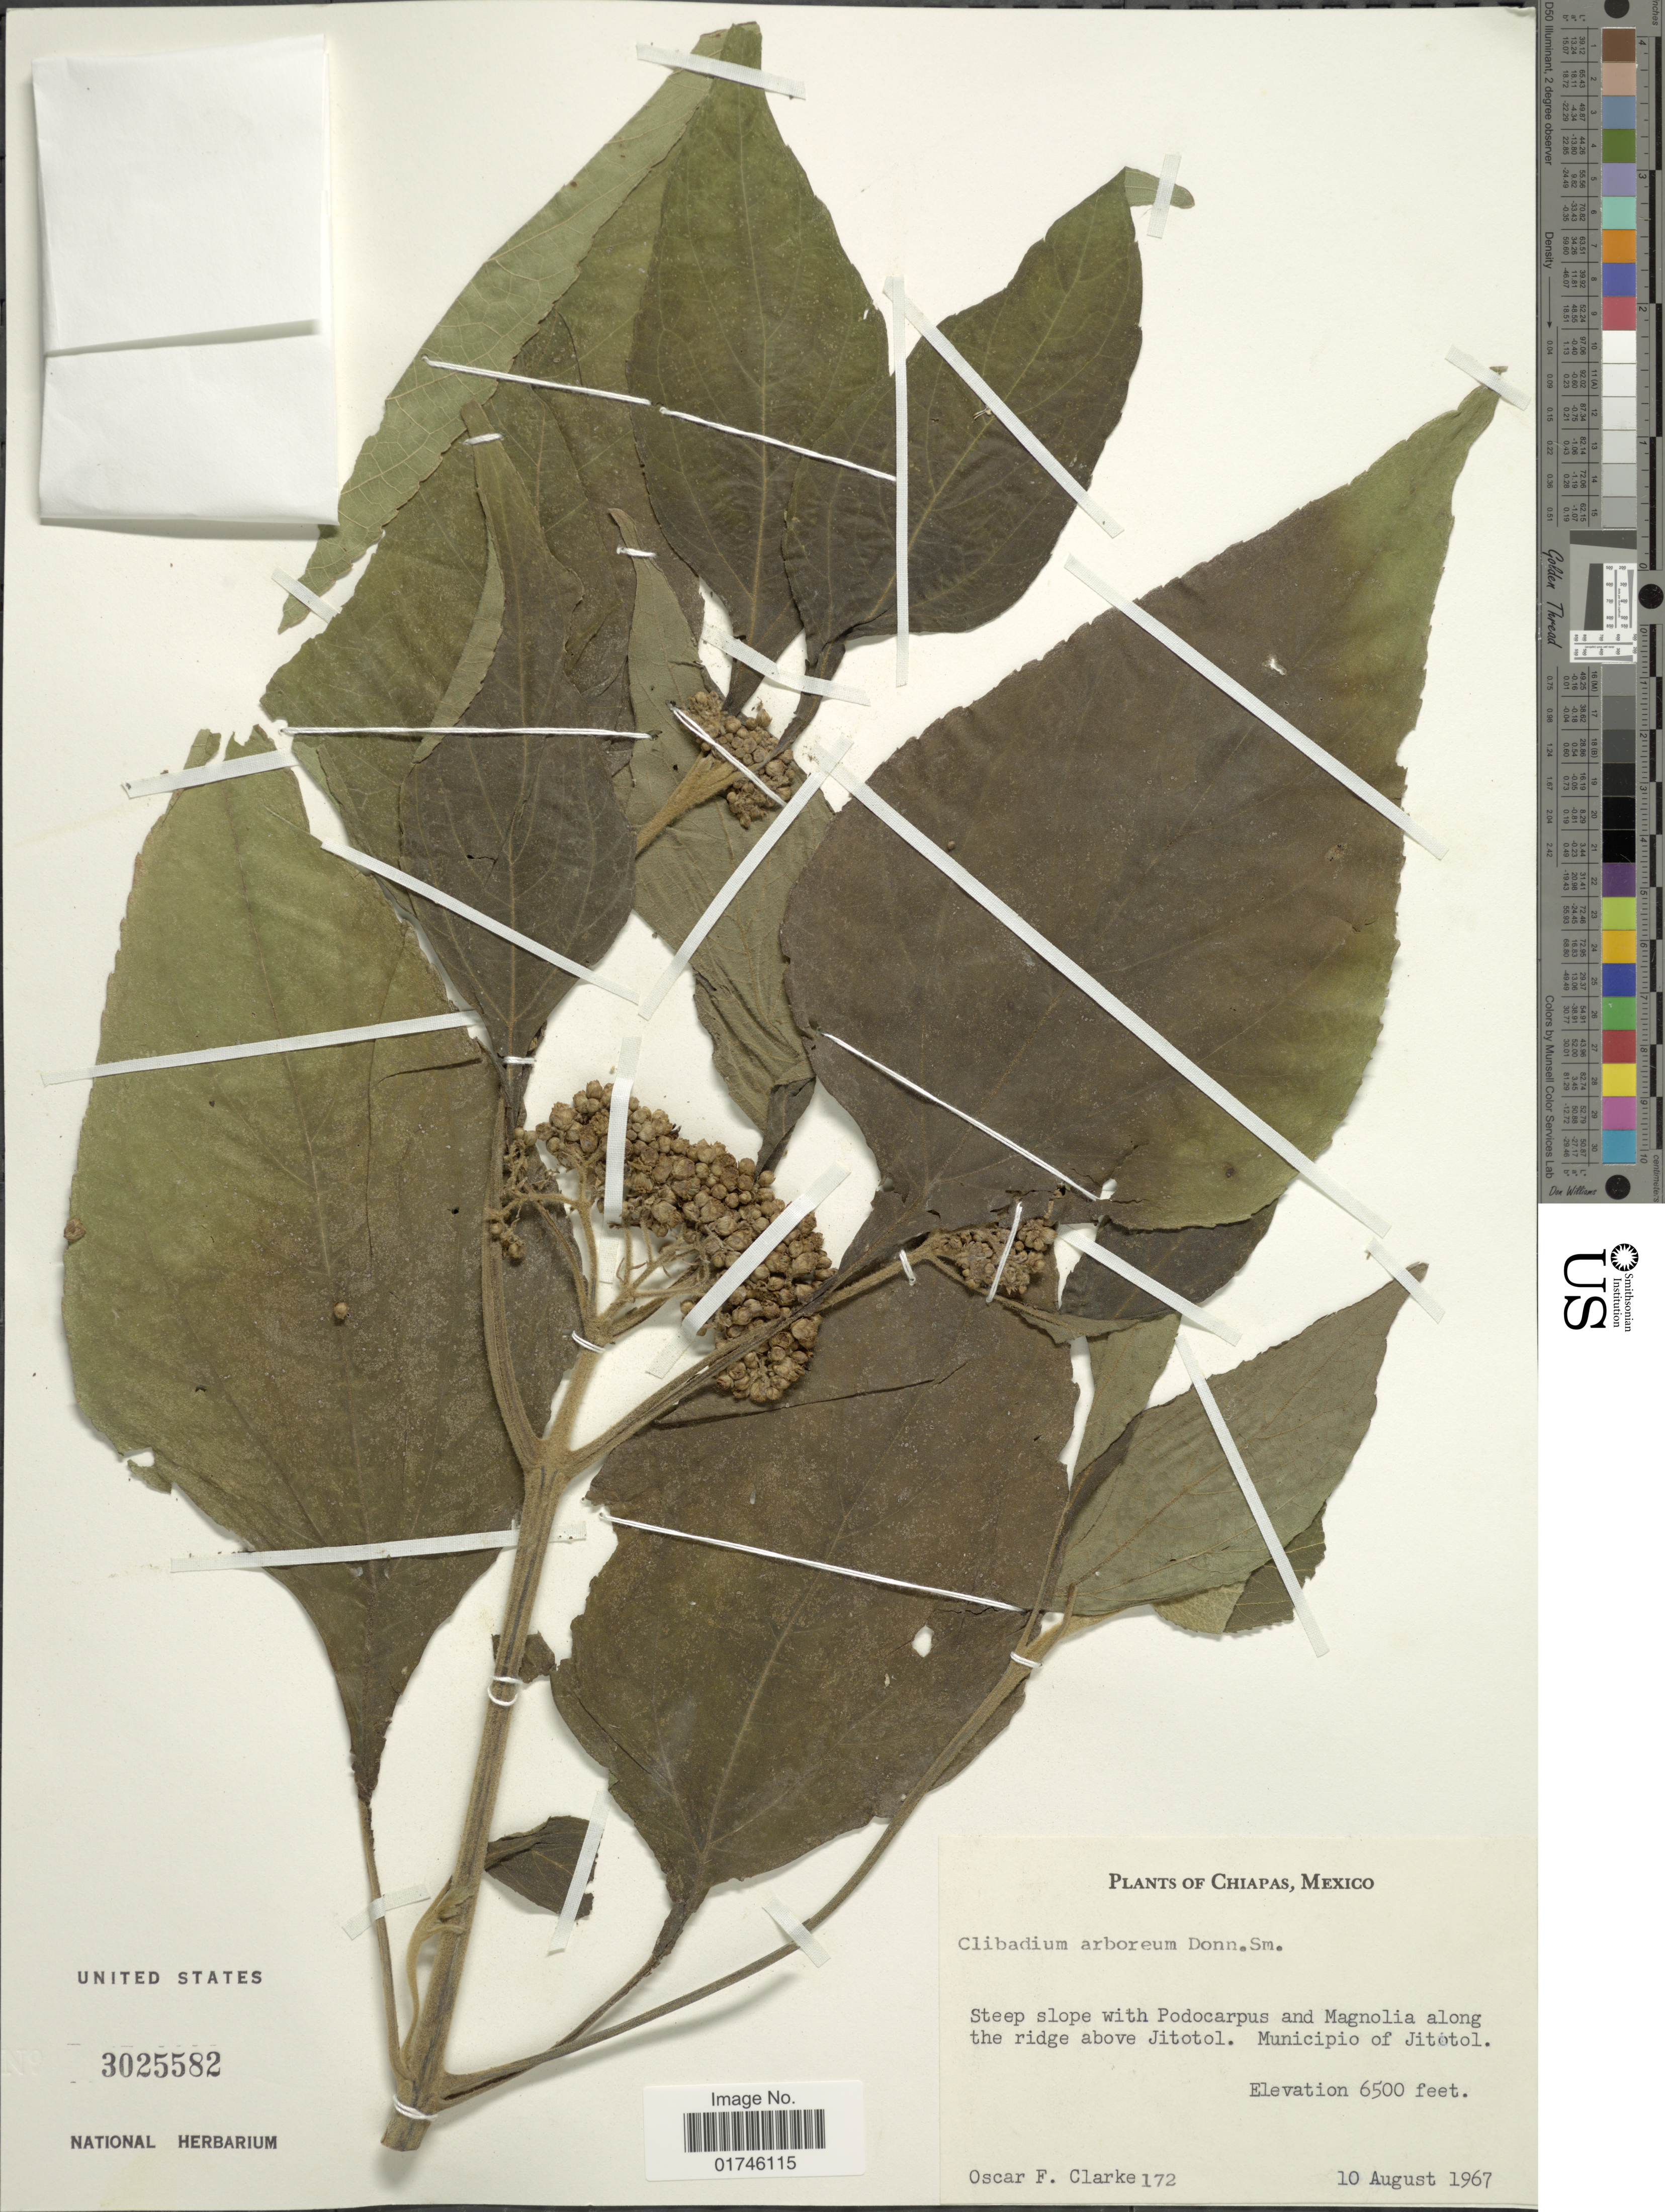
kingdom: Plantae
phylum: Tracheophyta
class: Magnoliopsida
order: Asterales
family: Asteraceae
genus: Clibadium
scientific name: Clibadium arboreum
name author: Donn. Sm.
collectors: O. F. Clarke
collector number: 172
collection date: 1967-08-10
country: Mexico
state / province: Chiapas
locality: Chiapas, Mexico. Along the ridge above Jitotol. Municipio of Jitotol.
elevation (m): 1981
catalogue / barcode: US 3025582